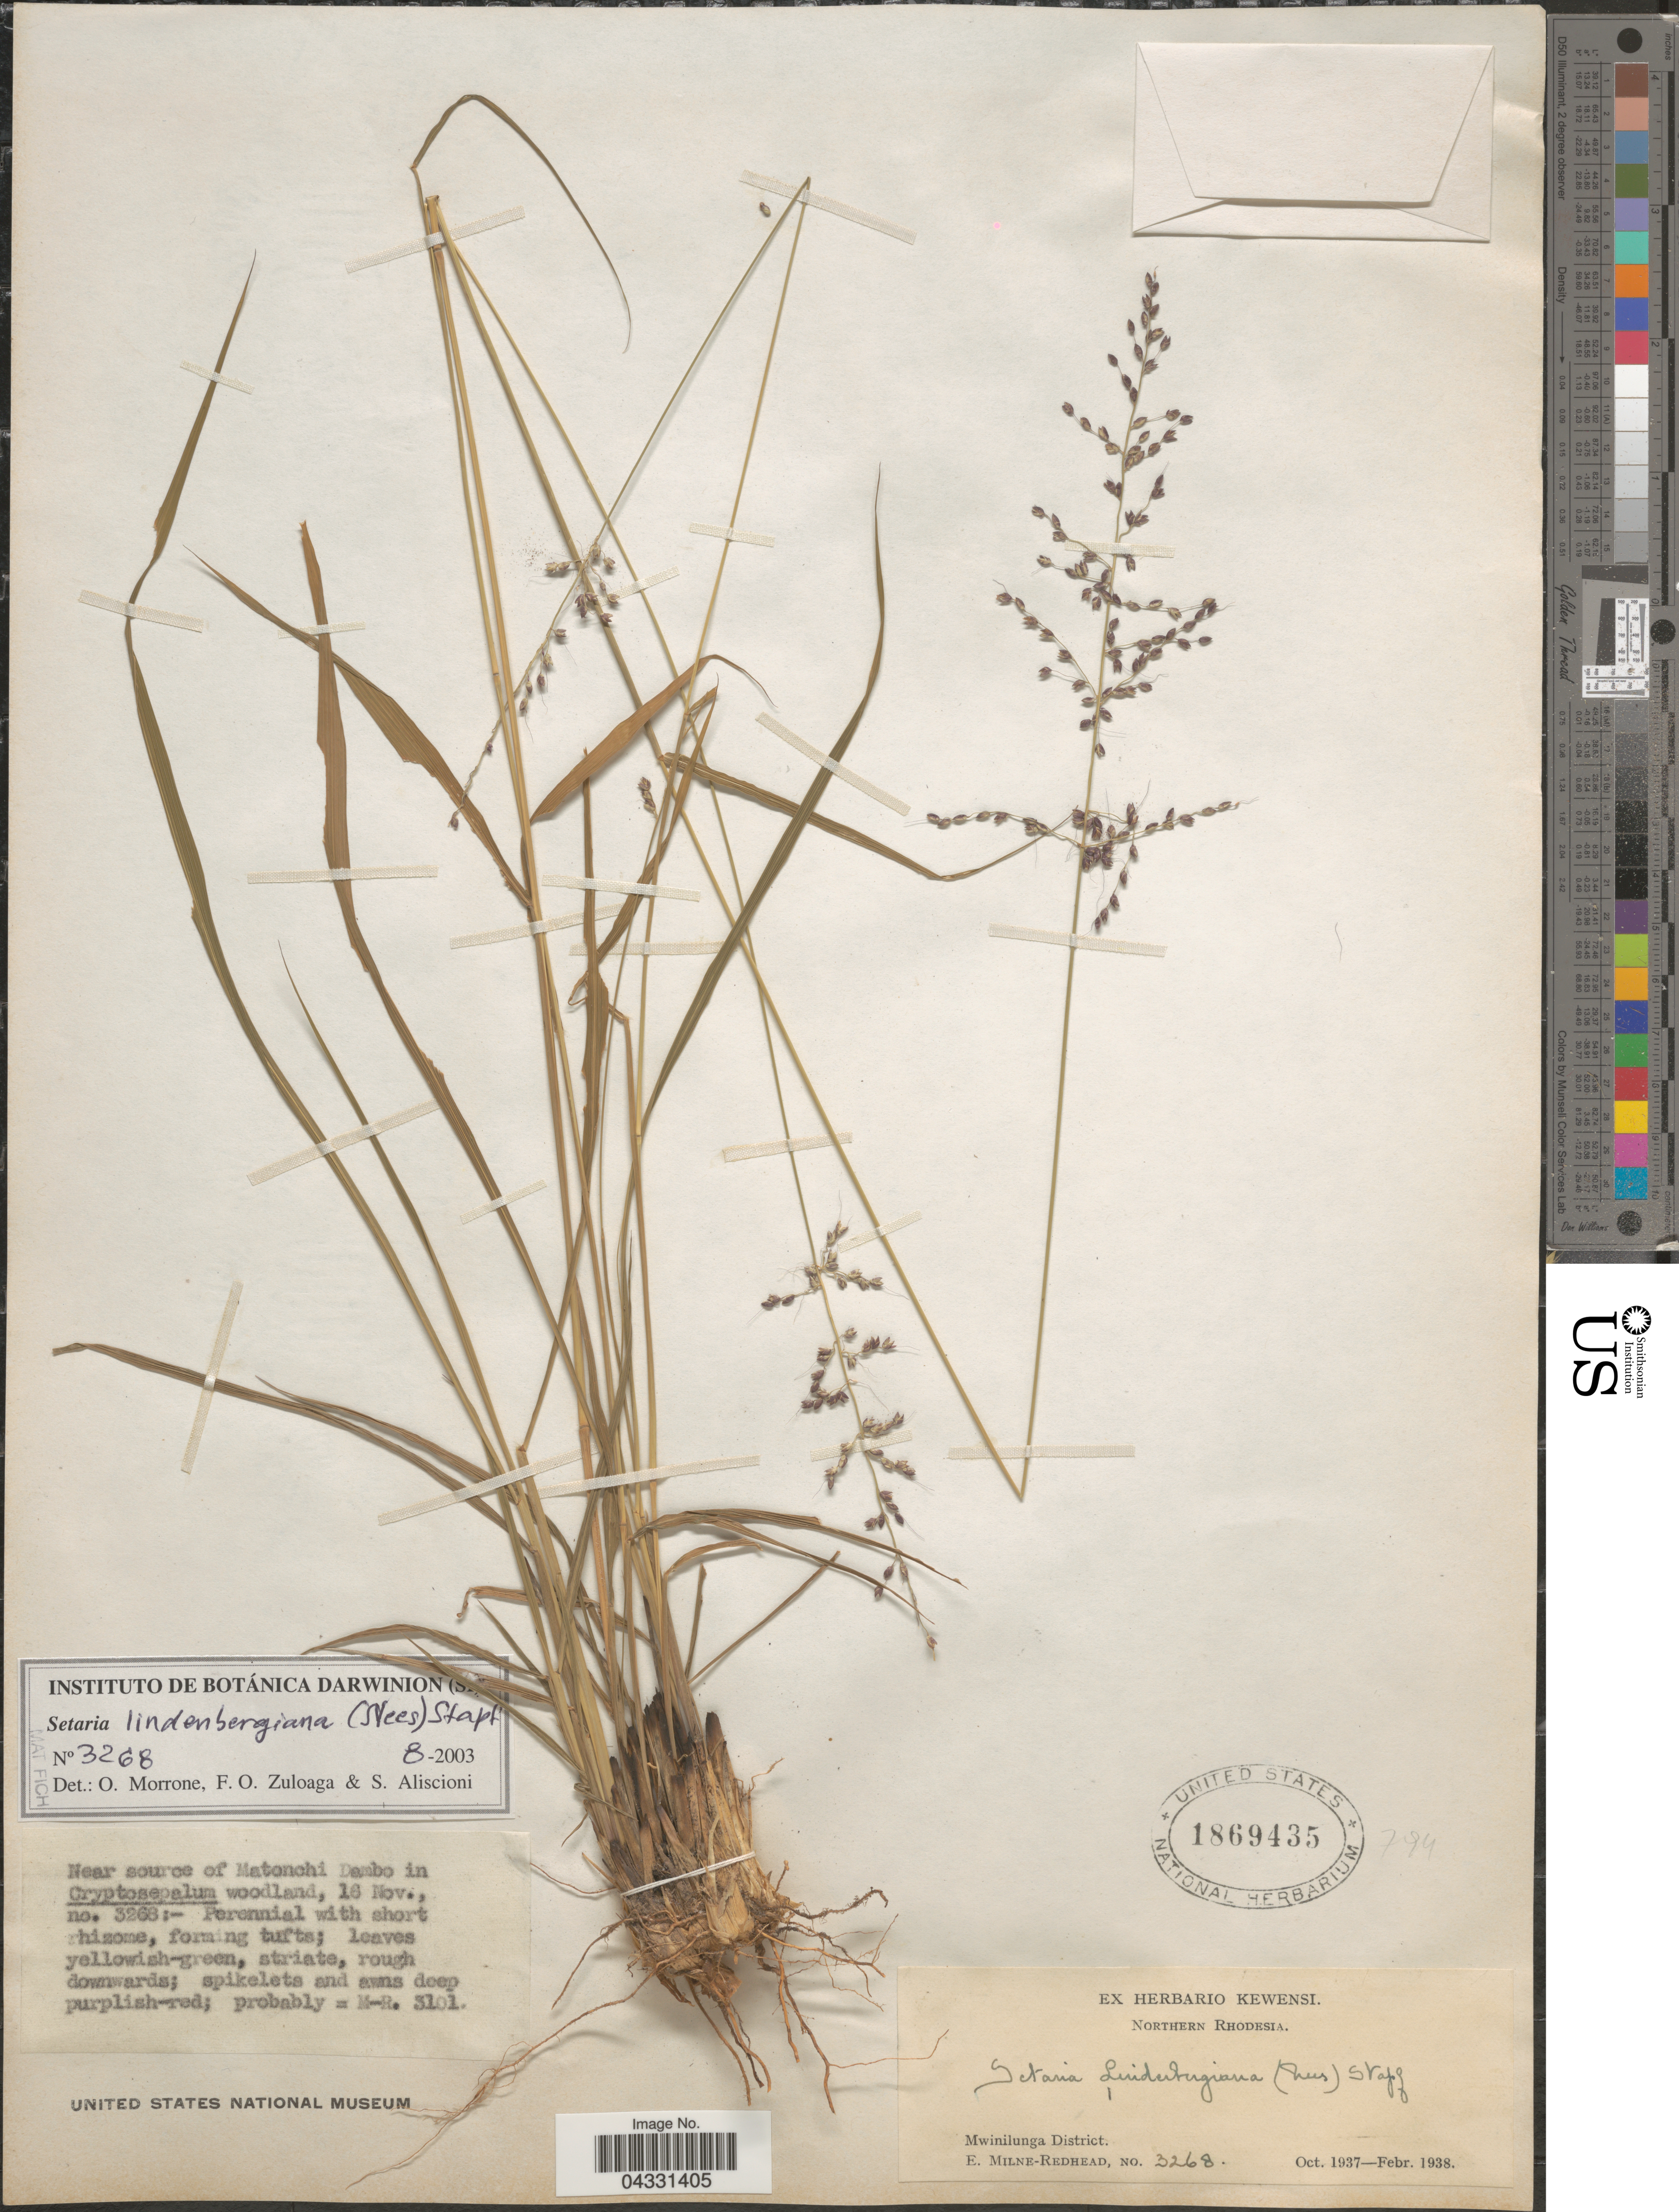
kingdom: Plantae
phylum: Tracheophyta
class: Liliopsida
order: Poales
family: Poaceae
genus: Setaria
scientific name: Setaria lindenbergiana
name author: (Nees) Stapf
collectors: E. W. Milne-Redhead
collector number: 3268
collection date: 1937-11-16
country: Zambia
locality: Northern Rhodesia. Mwinilunga District. Near source of Matonchi Dambo in woodland.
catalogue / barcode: US 1869435